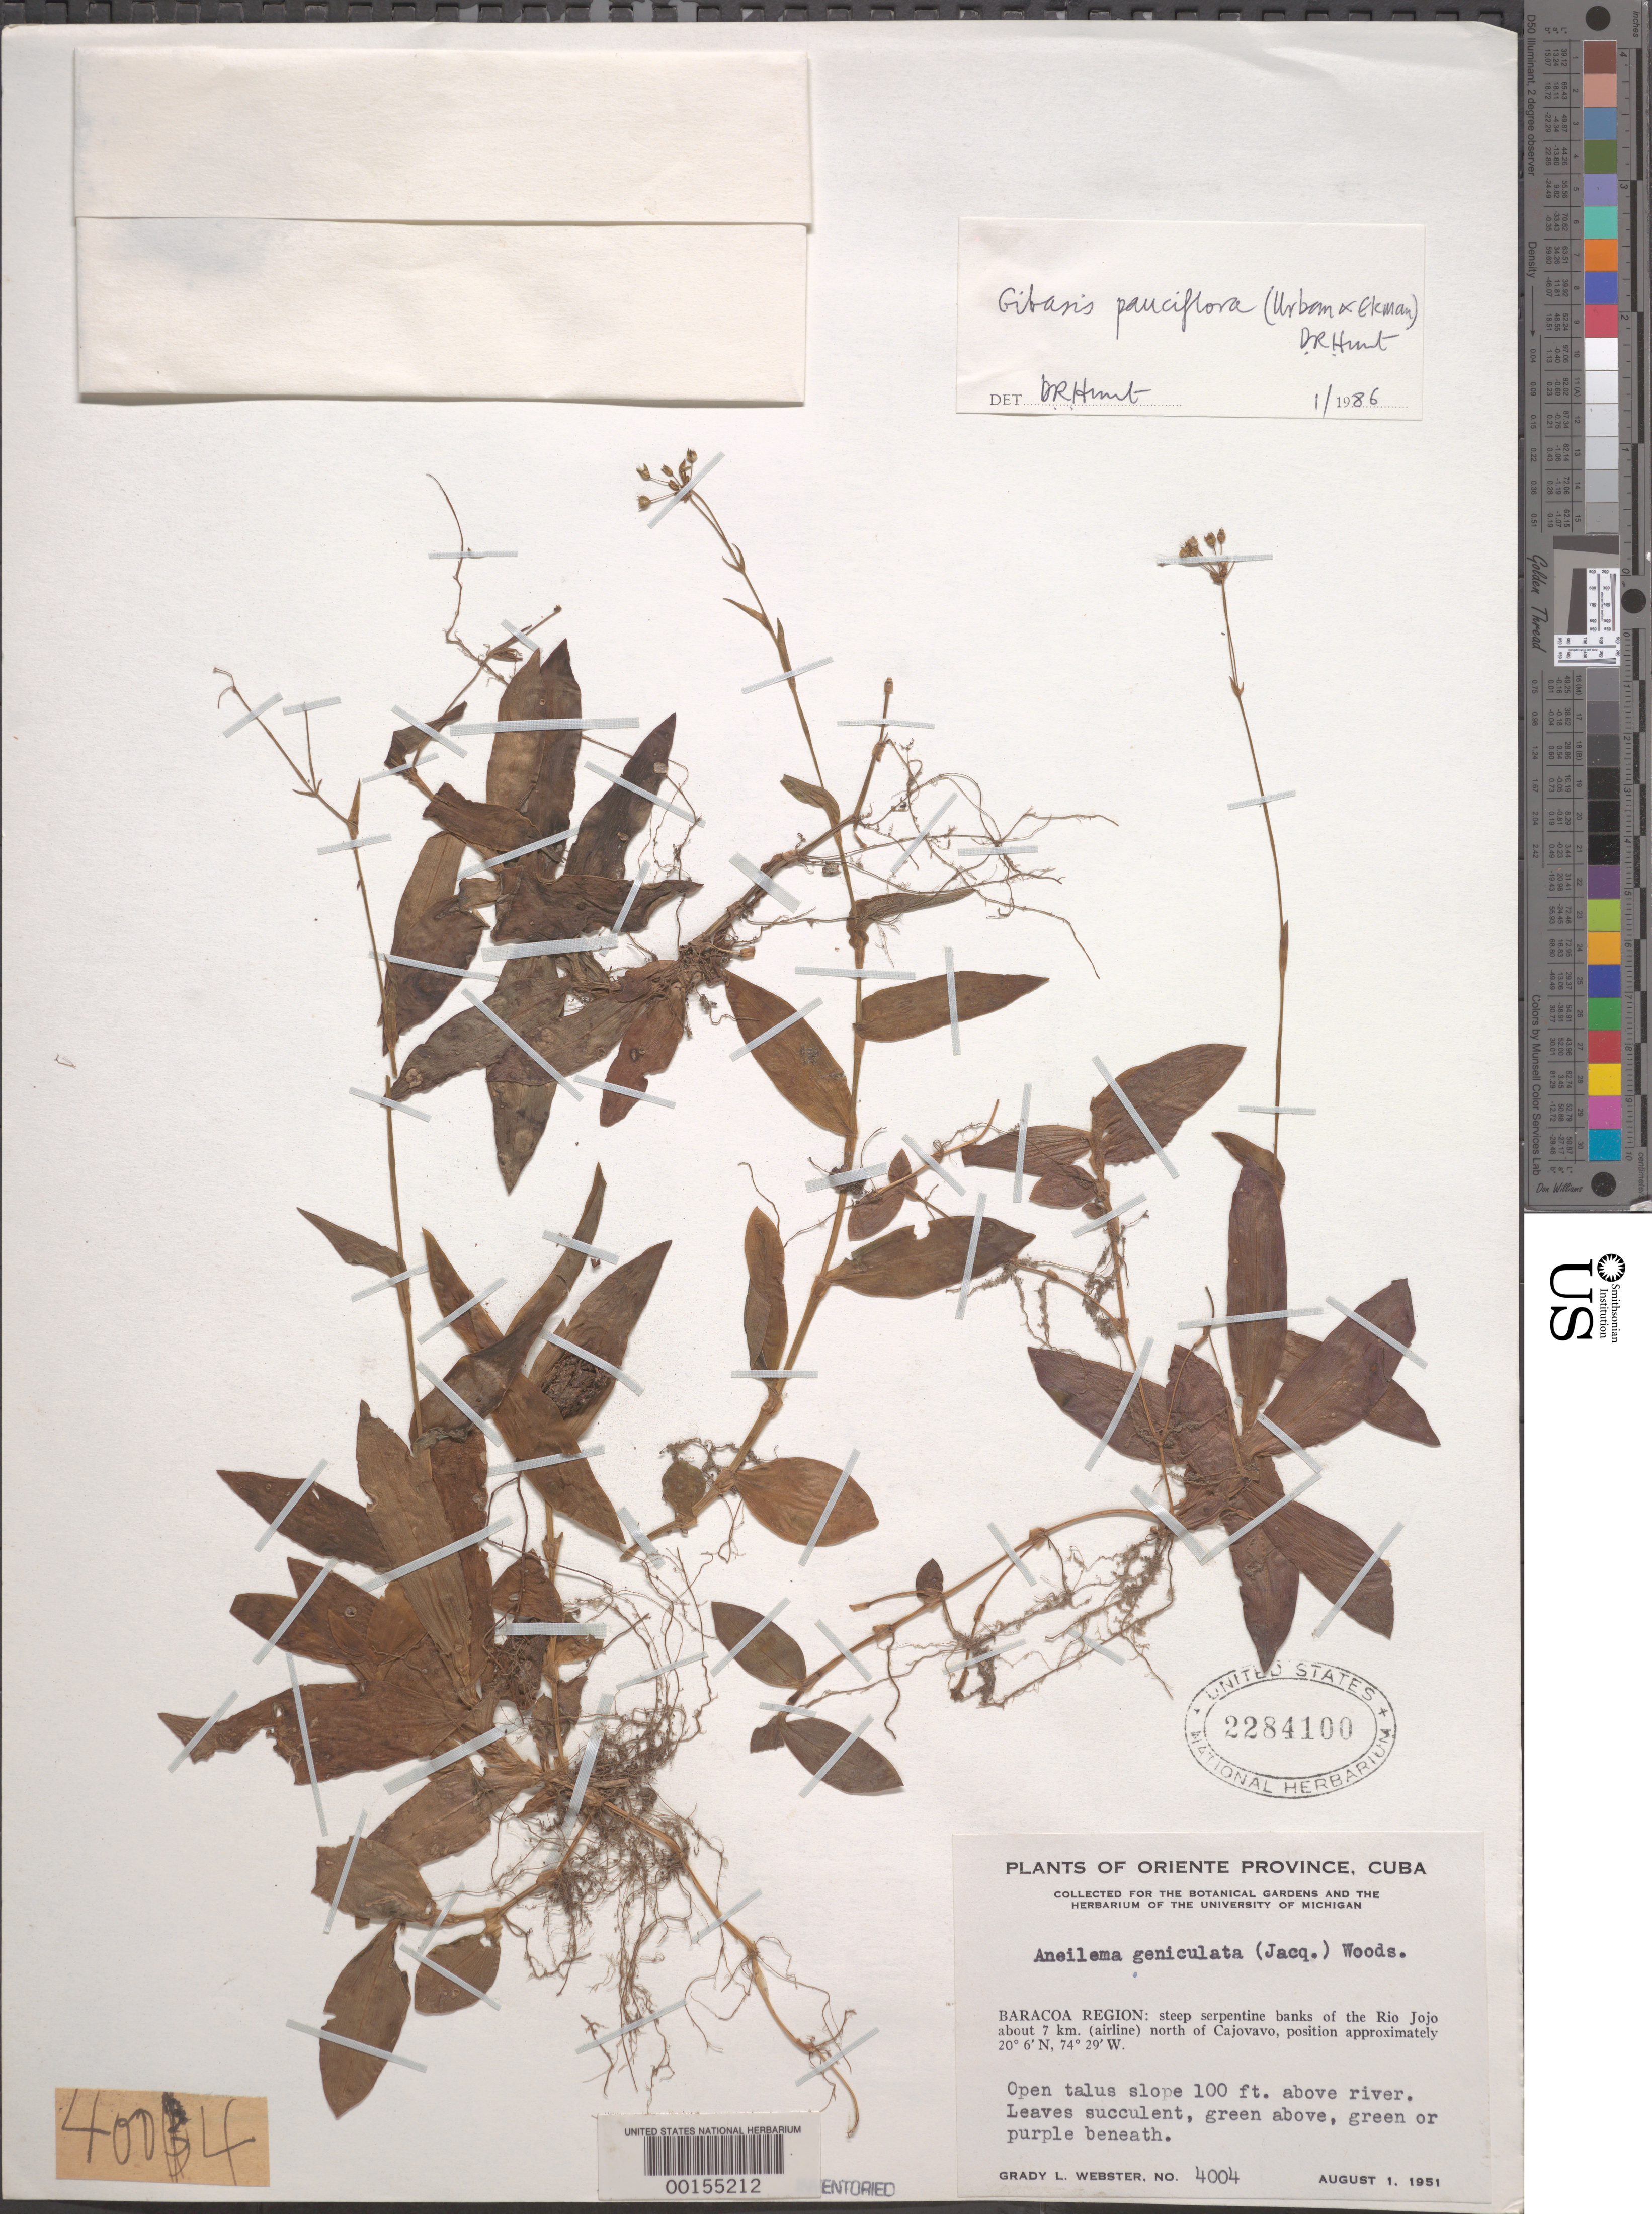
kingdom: Plantae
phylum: Tracheophyta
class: Liliopsida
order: Commelinales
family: Commelinaceae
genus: Gibasis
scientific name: Gibasis pauciflora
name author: (Urb. & Ekman) D.R. Hunt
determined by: Hunt, D. R.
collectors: G. L. Webster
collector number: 4004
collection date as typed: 01 Aug 1951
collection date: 1951-08-01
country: Cuba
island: Greater Antilles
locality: Baracoa region, N of Cajovavo on Rio Jojo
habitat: Open talus slope above river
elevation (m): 31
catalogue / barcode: US 2284100